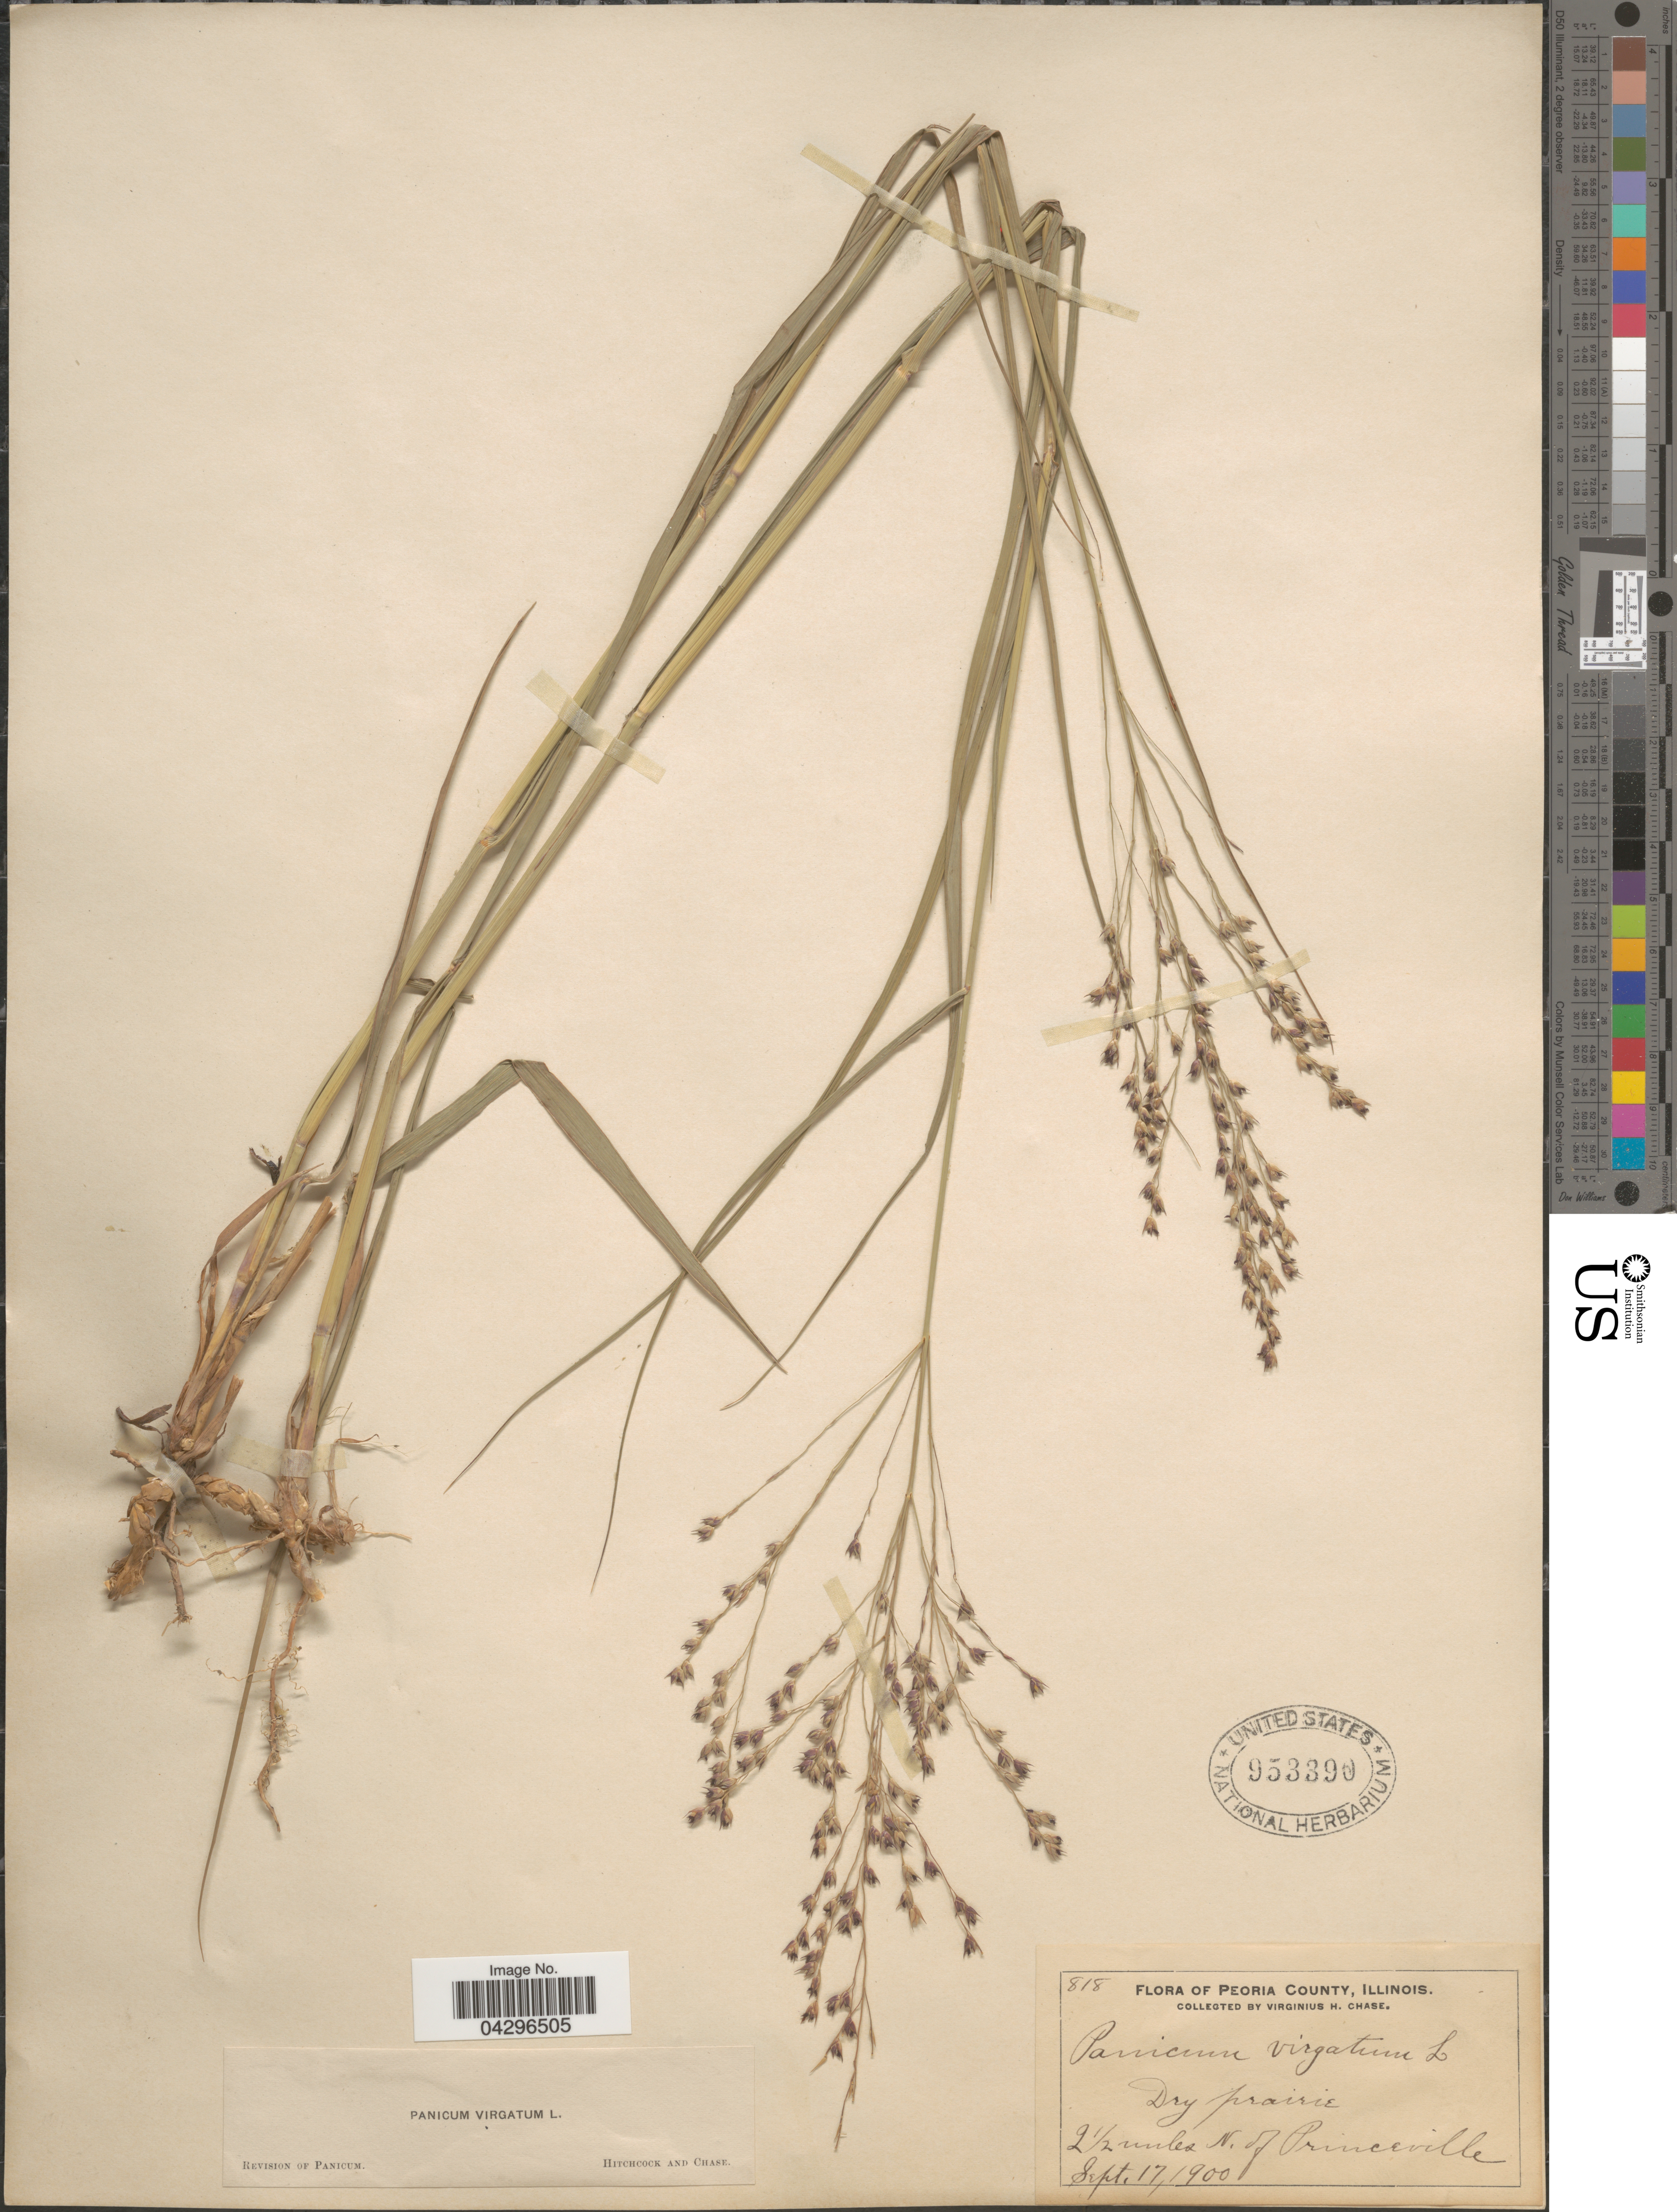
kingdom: Plantae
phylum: Tracheophyta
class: Liliopsida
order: Poales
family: Poaceae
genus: Panicum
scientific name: Panicum virgatum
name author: L.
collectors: V. H. Chase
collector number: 818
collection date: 1900-09-17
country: United States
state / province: Illinois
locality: Peoria County. Dry prairie. 2½ miles N. of Princeville.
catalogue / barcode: US 953390